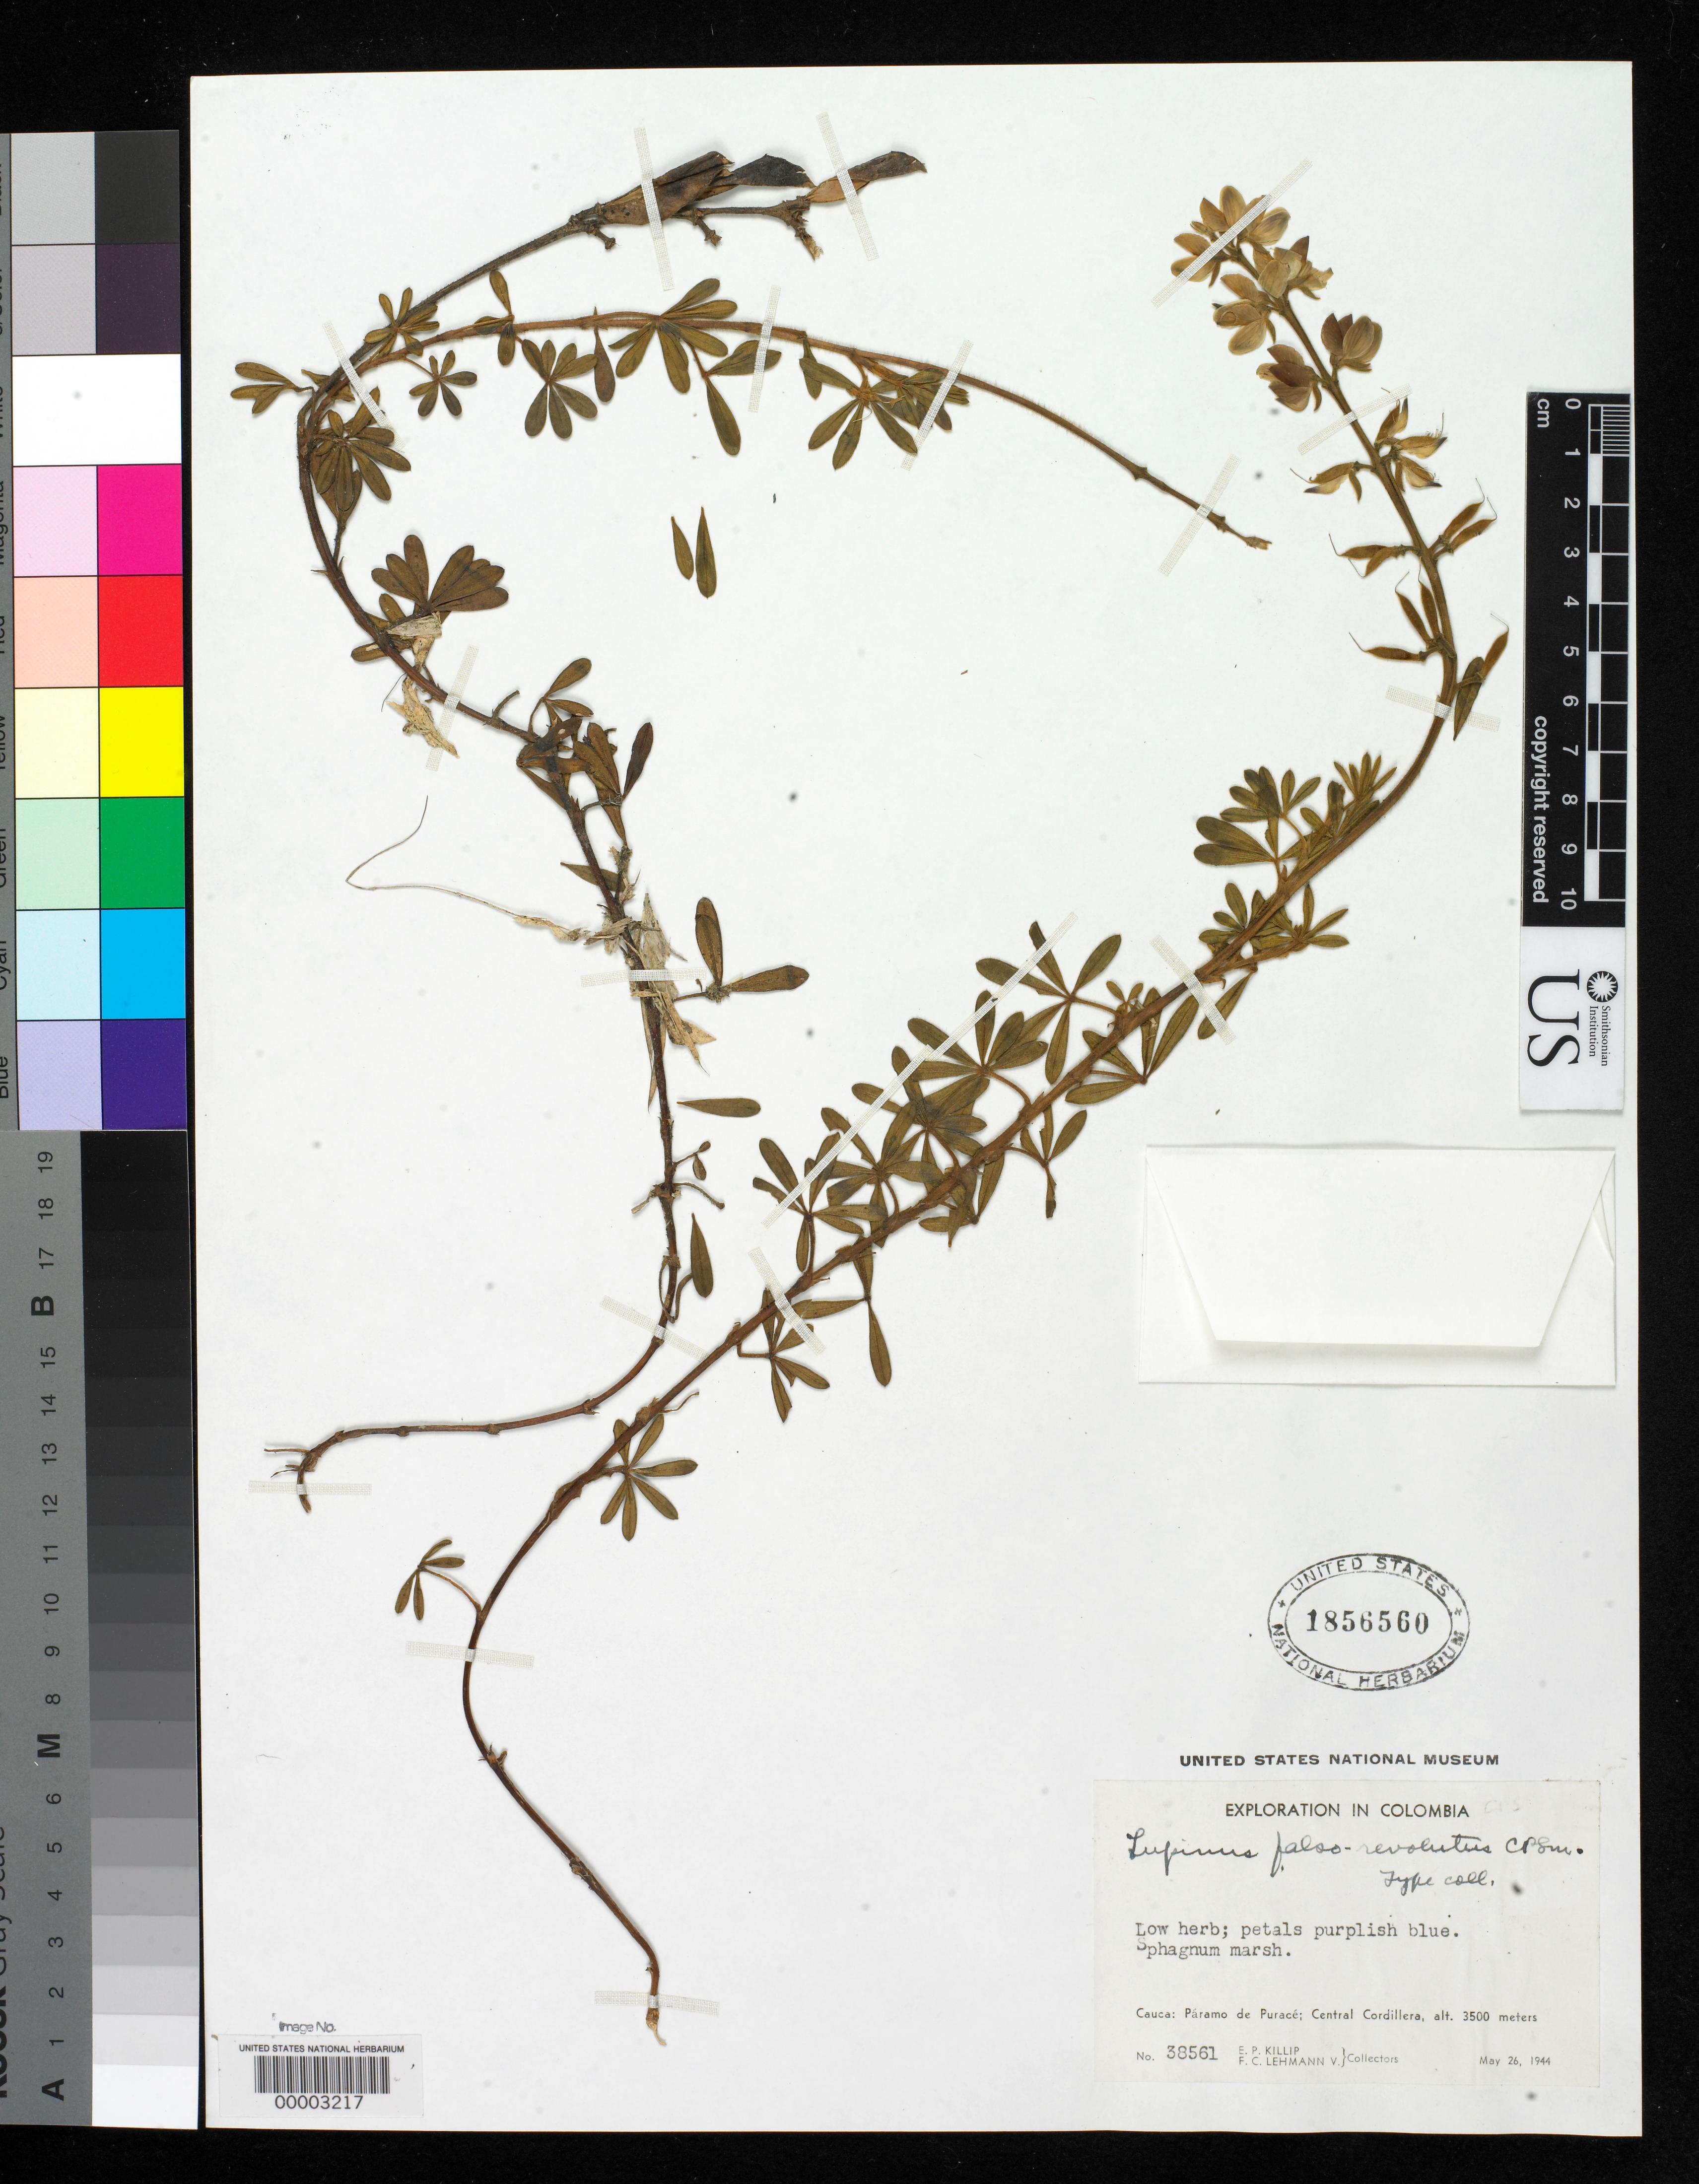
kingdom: Plantae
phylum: Tracheophyta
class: Magnoliopsida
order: Fabales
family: Fabaceae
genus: Lupinus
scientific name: Lupinus falsorevolutus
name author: C.P. Sm.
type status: Isotype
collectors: E. P. Killip & F. C. Lehmann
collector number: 38561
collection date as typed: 26 May 1944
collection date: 1944-05-26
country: Colombia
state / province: Cauca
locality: Paramo de Purace, Central Cordillera.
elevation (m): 3500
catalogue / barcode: US 1856560